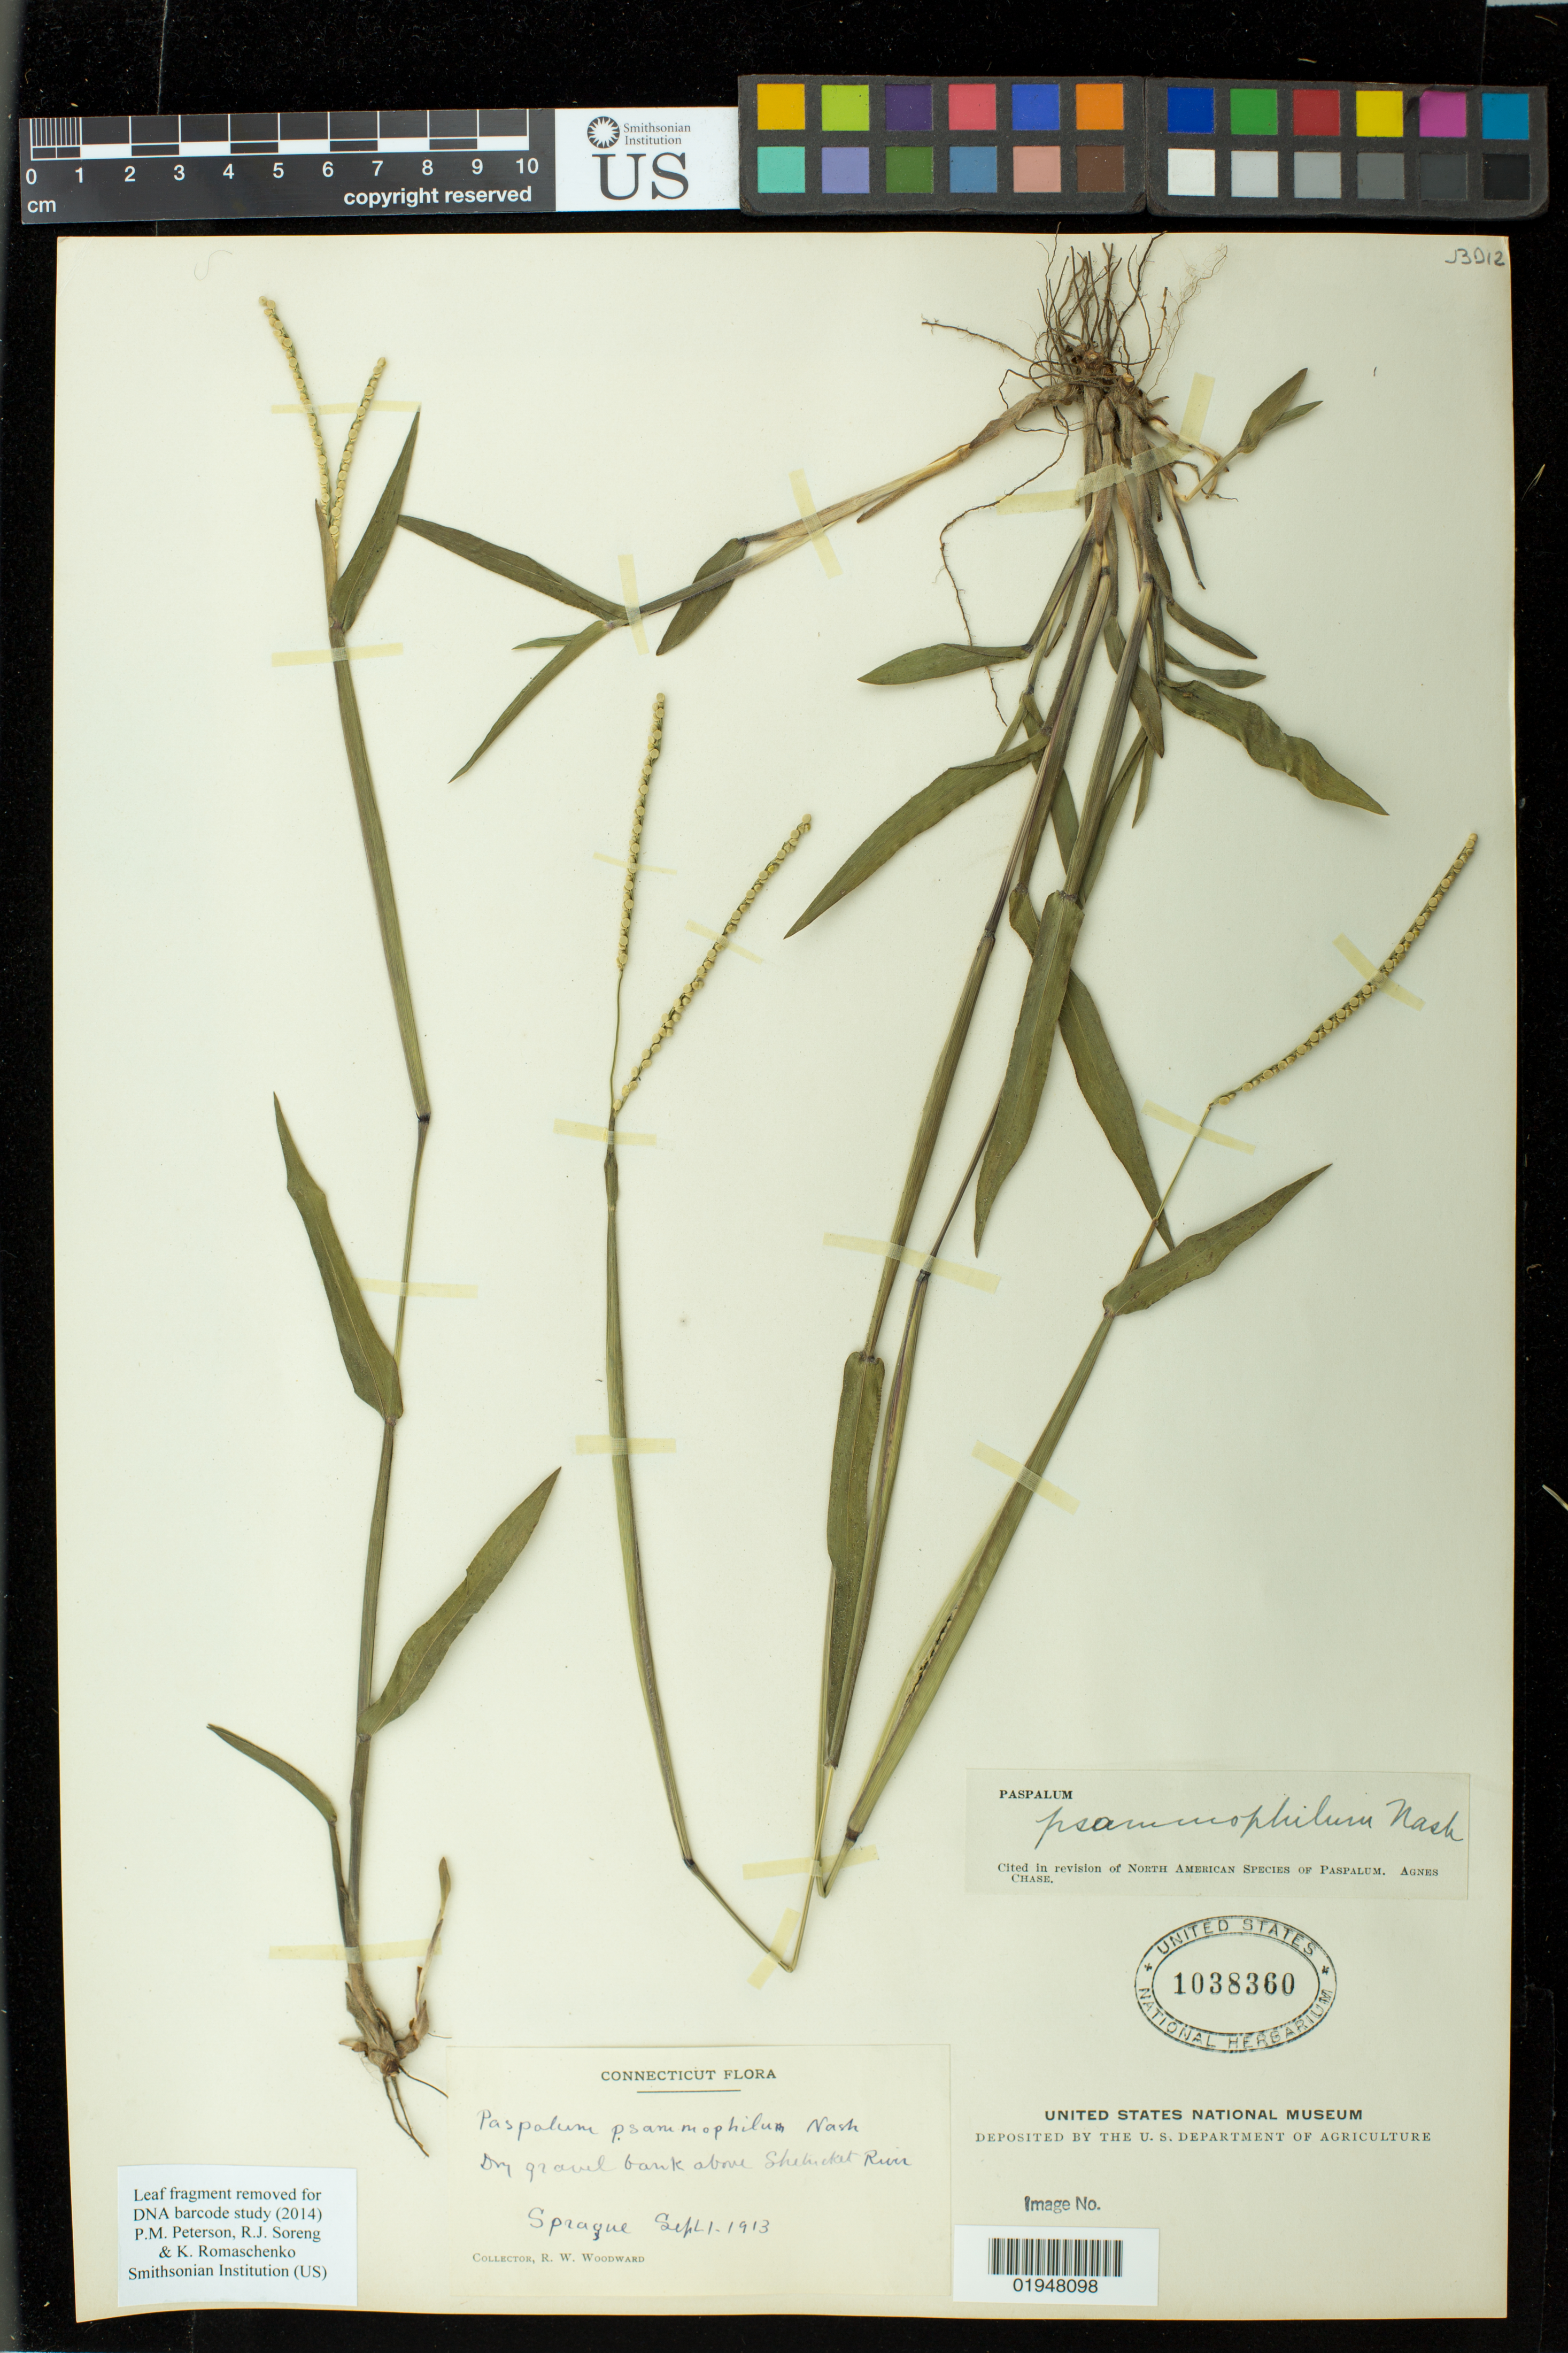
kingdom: Plantae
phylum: Tracheophyta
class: Liliopsida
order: Poales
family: Poaceae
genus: Paspalum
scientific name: Paspalum psammophilum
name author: Nash ex Hitchc.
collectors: R. Woodward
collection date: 1913-09-01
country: United States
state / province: Connecticut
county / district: New London County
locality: Dry gravel bank above Shetucket River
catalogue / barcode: US 1038360